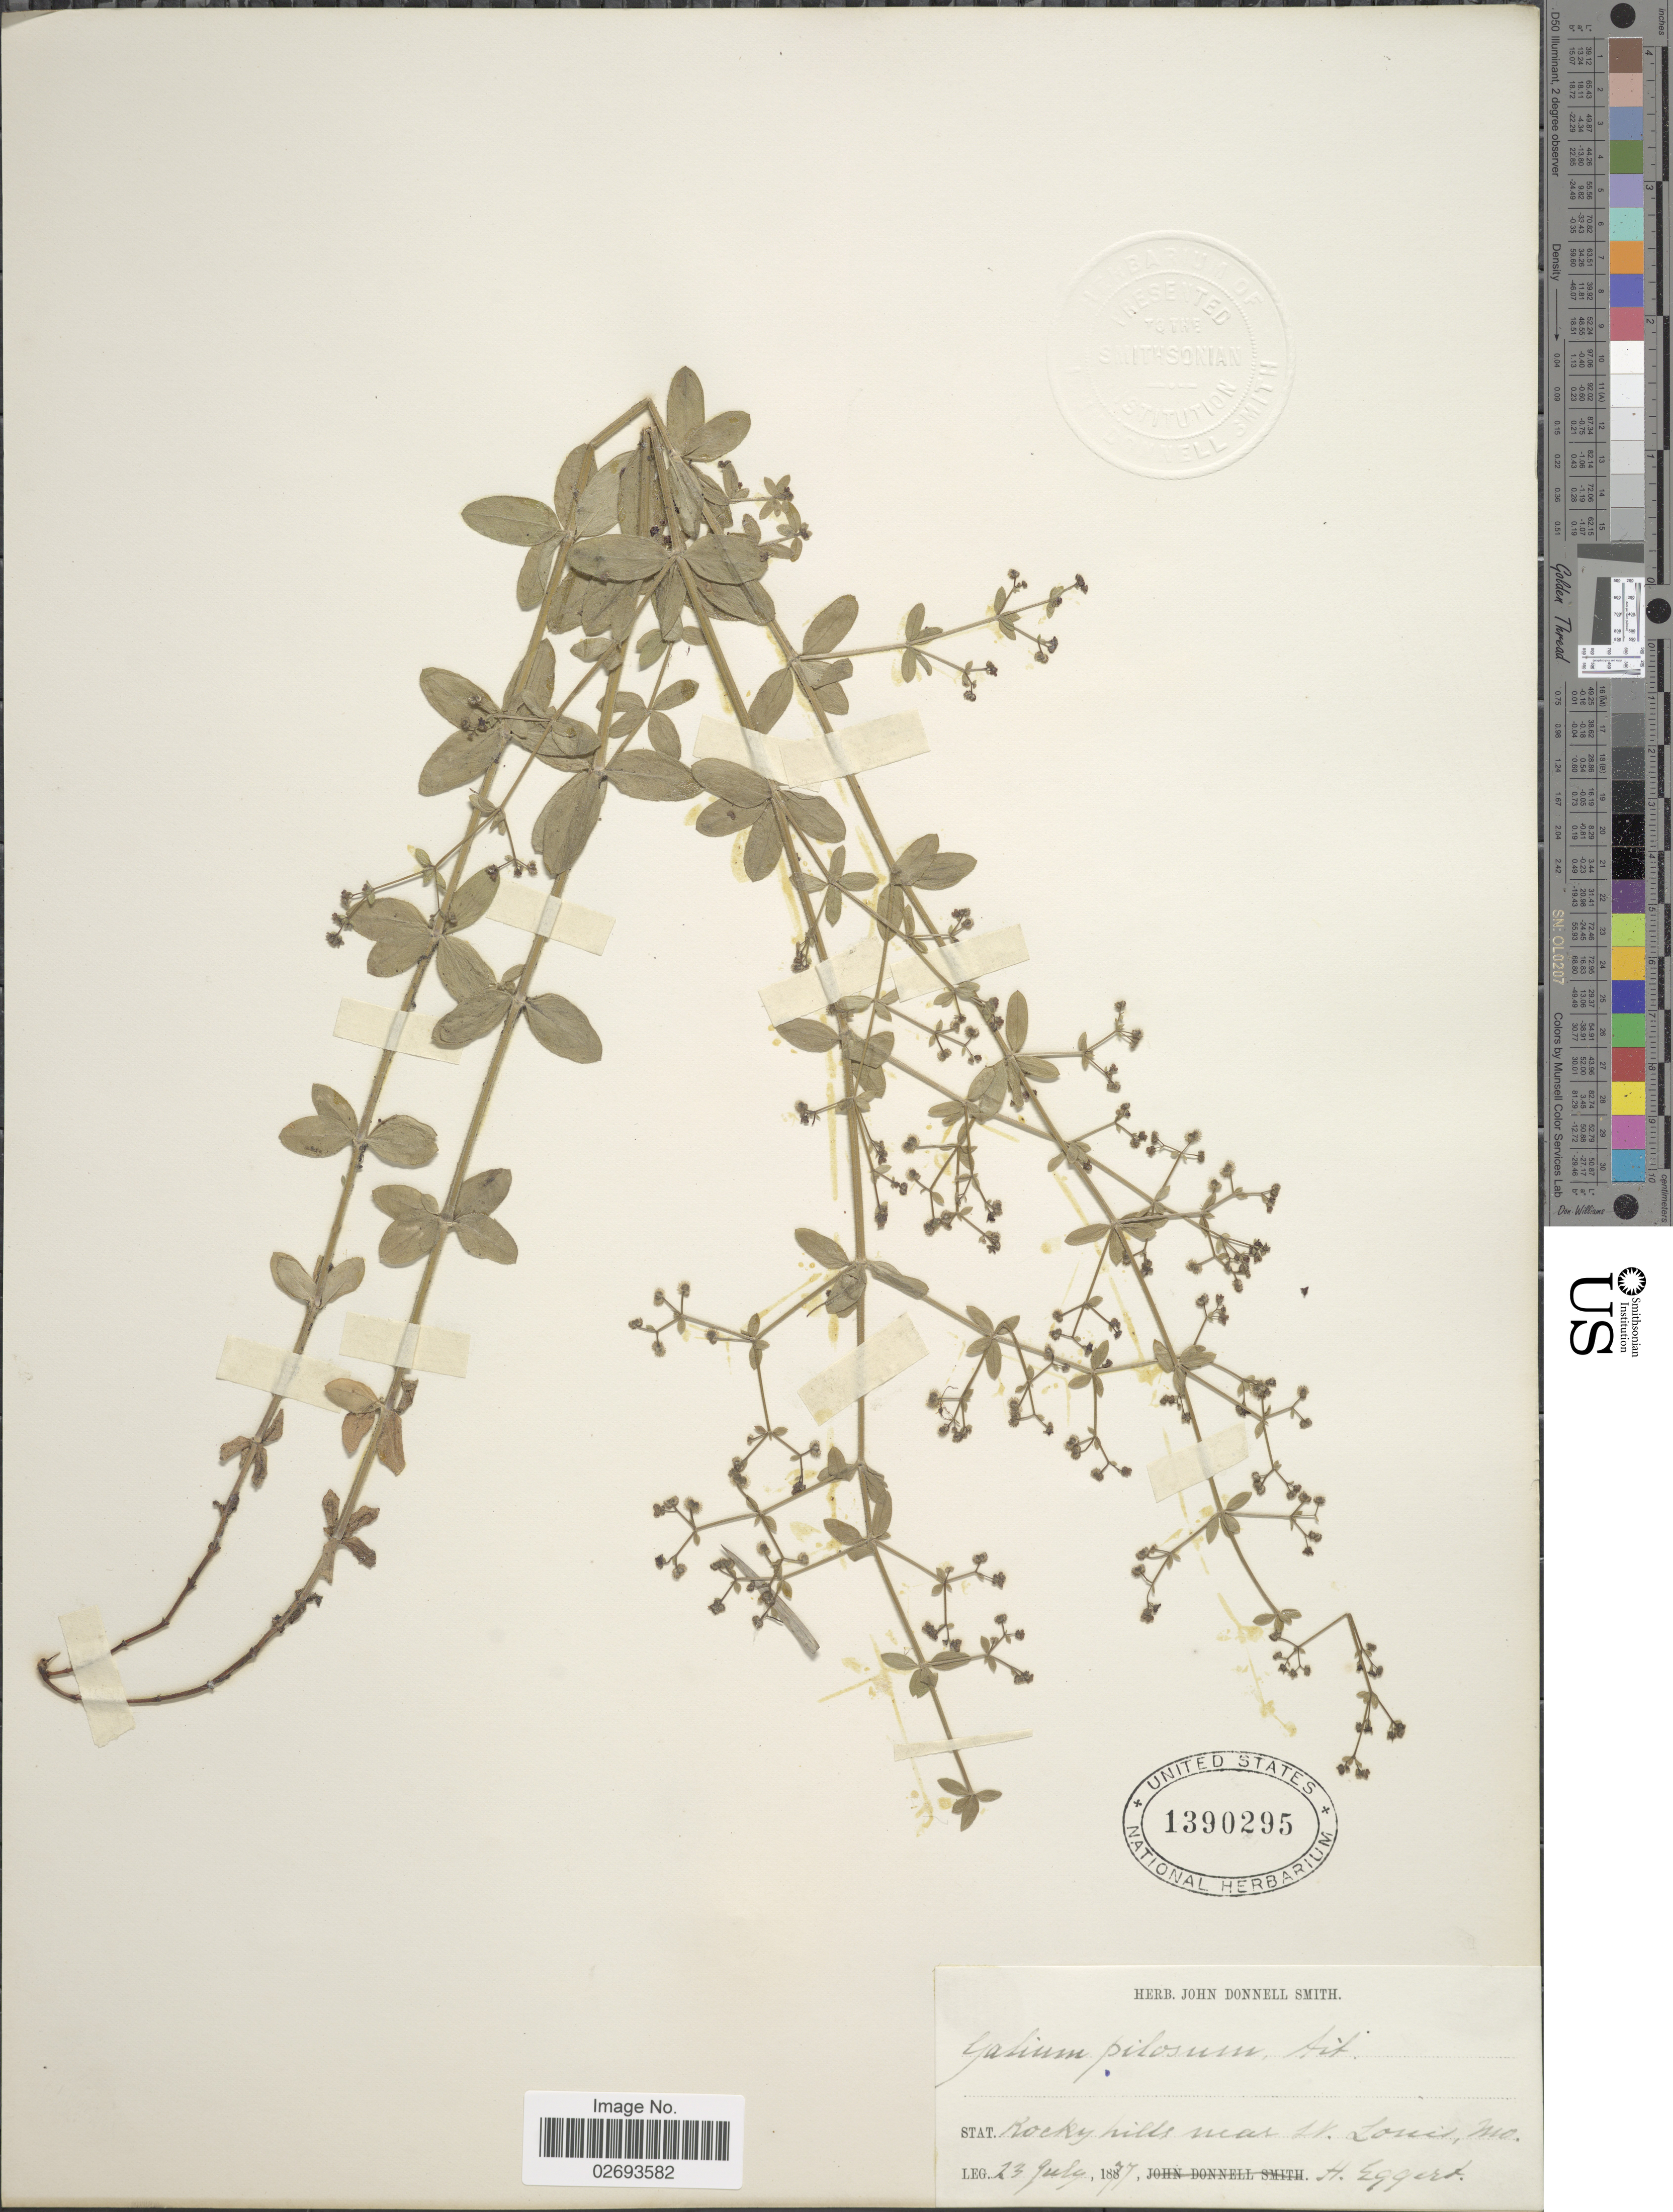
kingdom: Plantae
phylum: Tracheophyta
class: Magnoliopsida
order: Gentianales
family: Rubiaceae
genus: Galium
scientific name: Galium pilosum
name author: Aiton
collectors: H. Eggert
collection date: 1877-07-23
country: United States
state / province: Missouri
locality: Rocky hills near St. Louis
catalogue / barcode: US 1390295